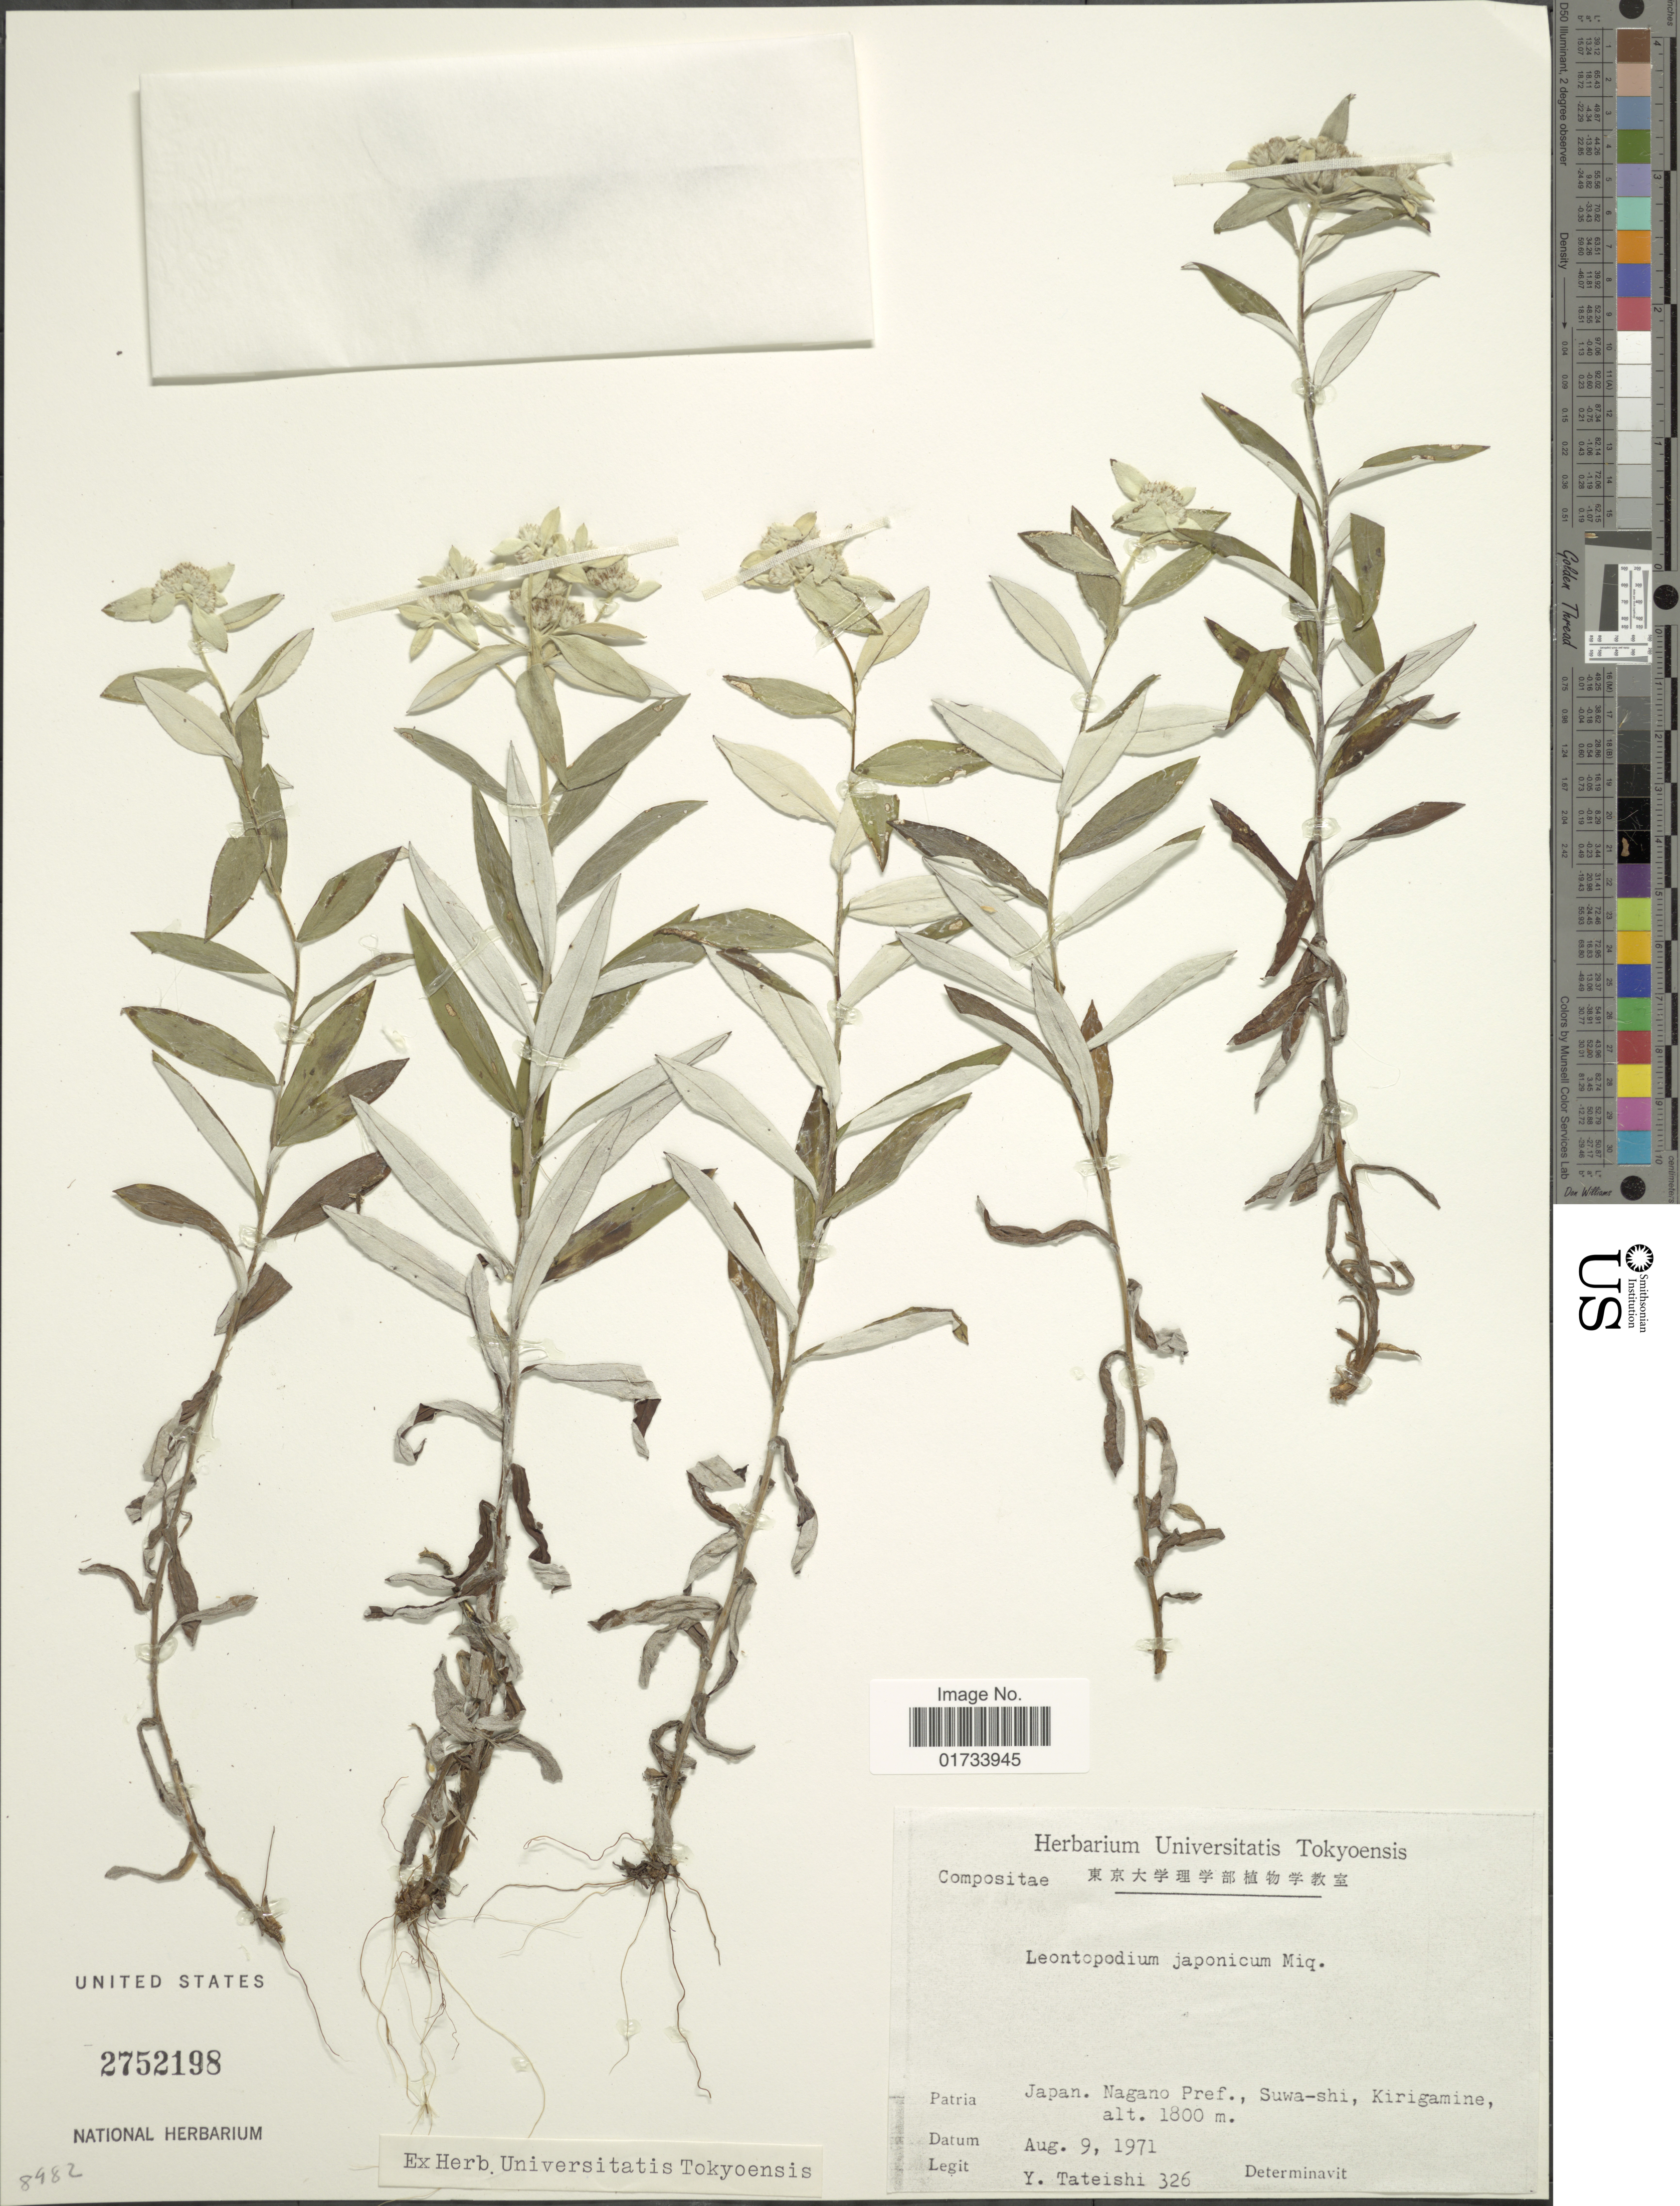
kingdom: Plantae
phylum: Tracheophyta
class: Magnoliopsida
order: Asterales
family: Asteraceae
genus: Leontopodium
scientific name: Leontopodium japonicum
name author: Miq.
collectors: Y. Tateishi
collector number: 326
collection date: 1971-08-09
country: Japan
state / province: Nagano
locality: Suwa-shi, Kirigamine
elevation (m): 1800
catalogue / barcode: US 2752198